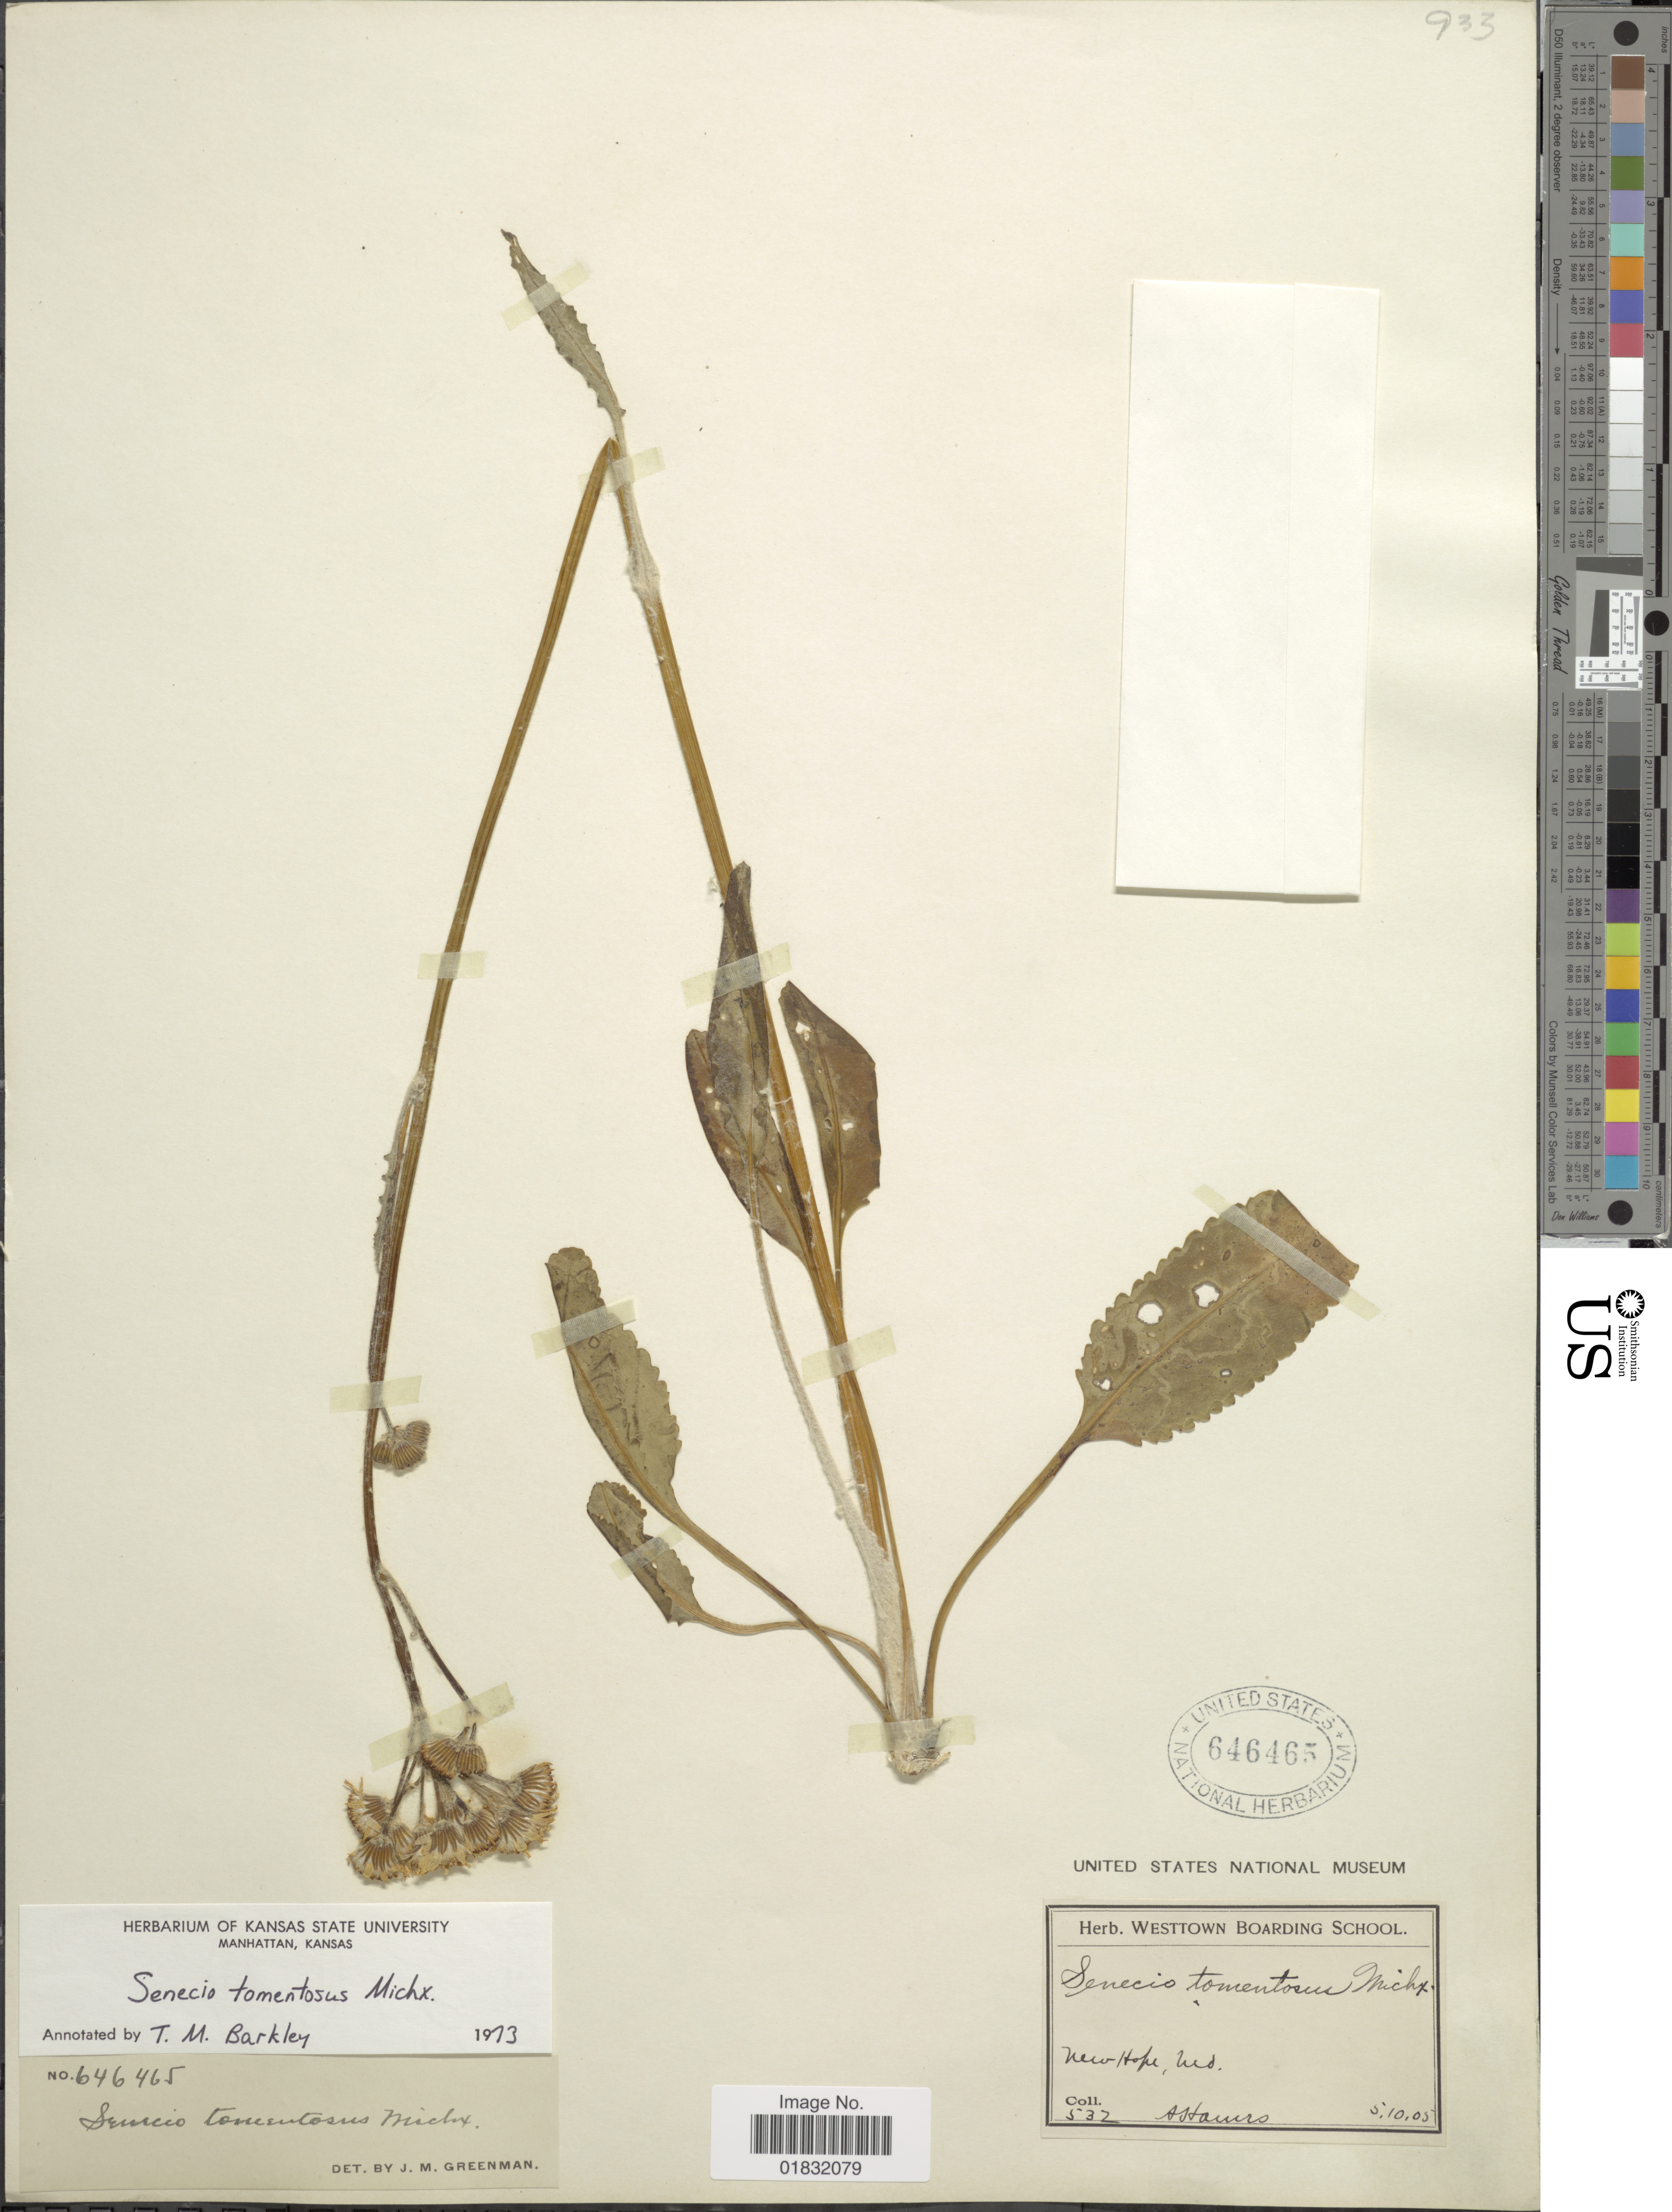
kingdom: Plantae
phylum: Tracheophyta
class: Magnoliopsida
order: Asterales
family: Asteraceae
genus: Packera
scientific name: Packera dubia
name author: (Spreng.) Trock & Mabb.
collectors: A. Hamrs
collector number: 532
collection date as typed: Transcribed d/m/y: 10/5/5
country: United States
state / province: Maryland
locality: New Hope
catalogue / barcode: US 646465